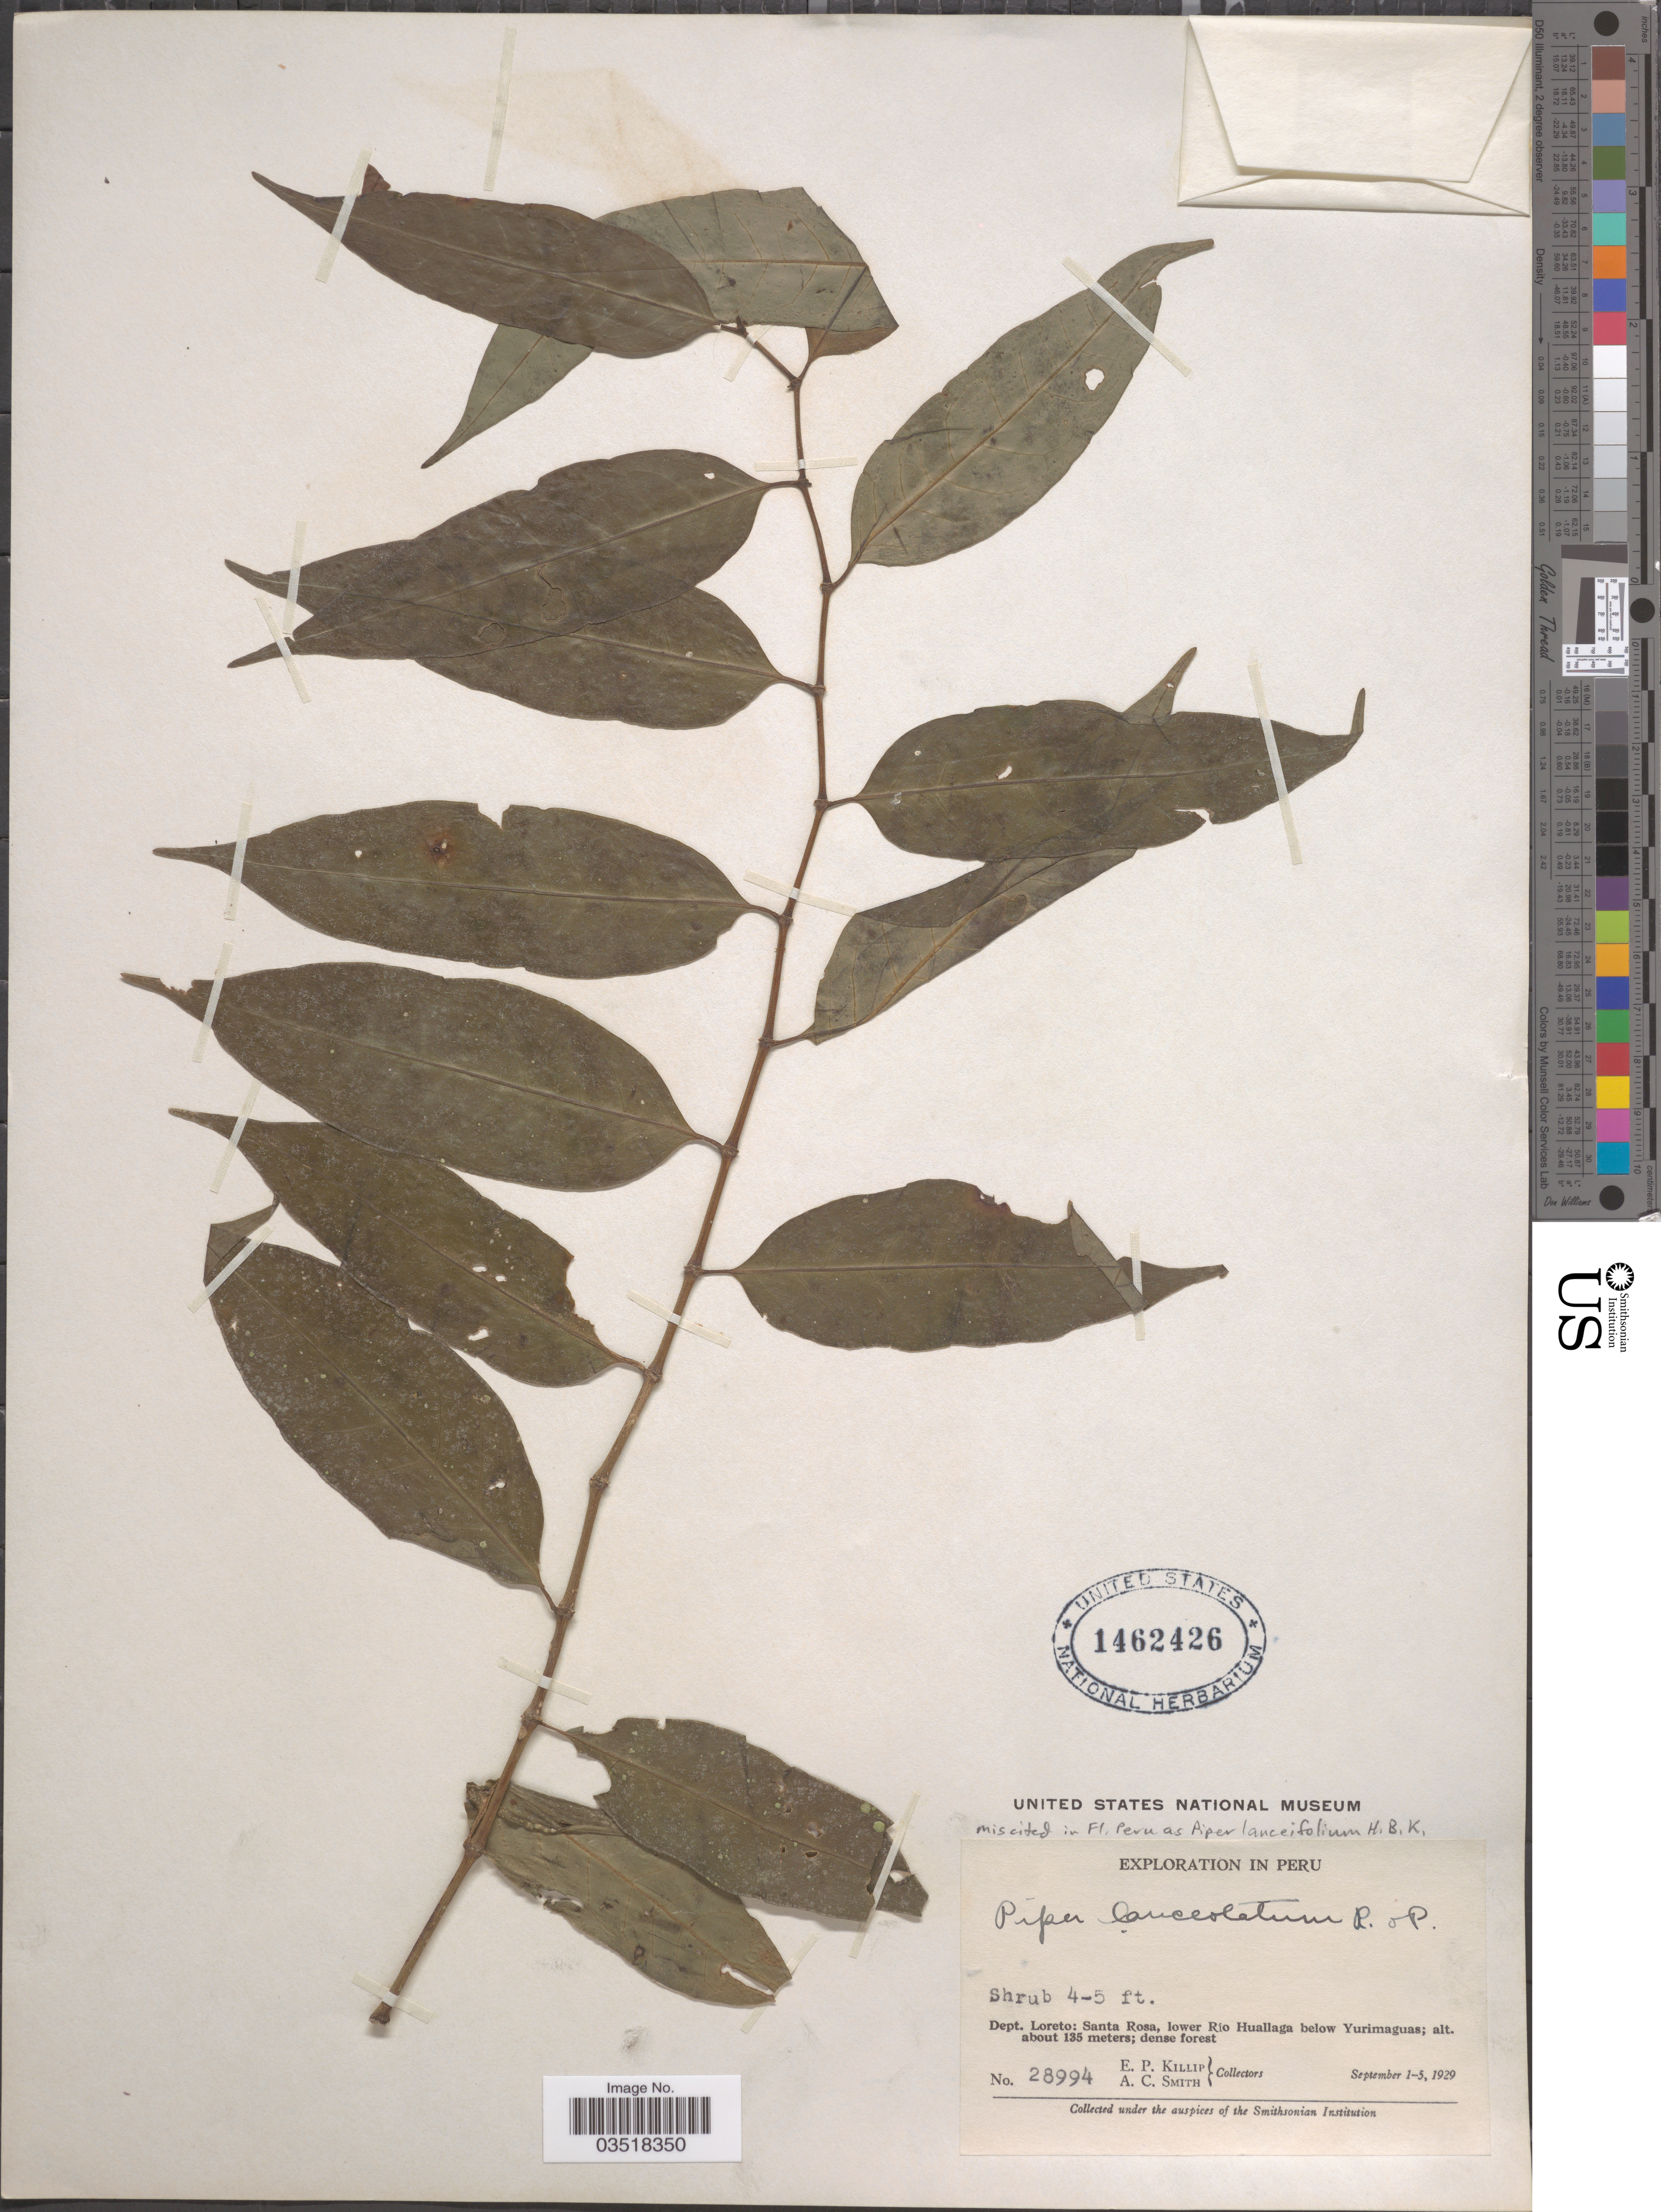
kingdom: Plantae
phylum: Tracheophyta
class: Magnoliopsida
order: Piperales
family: Piperaceae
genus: Piper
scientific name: Piper lanceolatum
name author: Ruiz & Pav.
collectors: E. P. Killip & A. C. Smith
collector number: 28994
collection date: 1929-09-01/1929-09-05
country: Peru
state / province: Loreto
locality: Dept. Loreto: Santa Rosa, lower Río Huallaga below Yurimaguas.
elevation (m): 135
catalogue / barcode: US 1462426